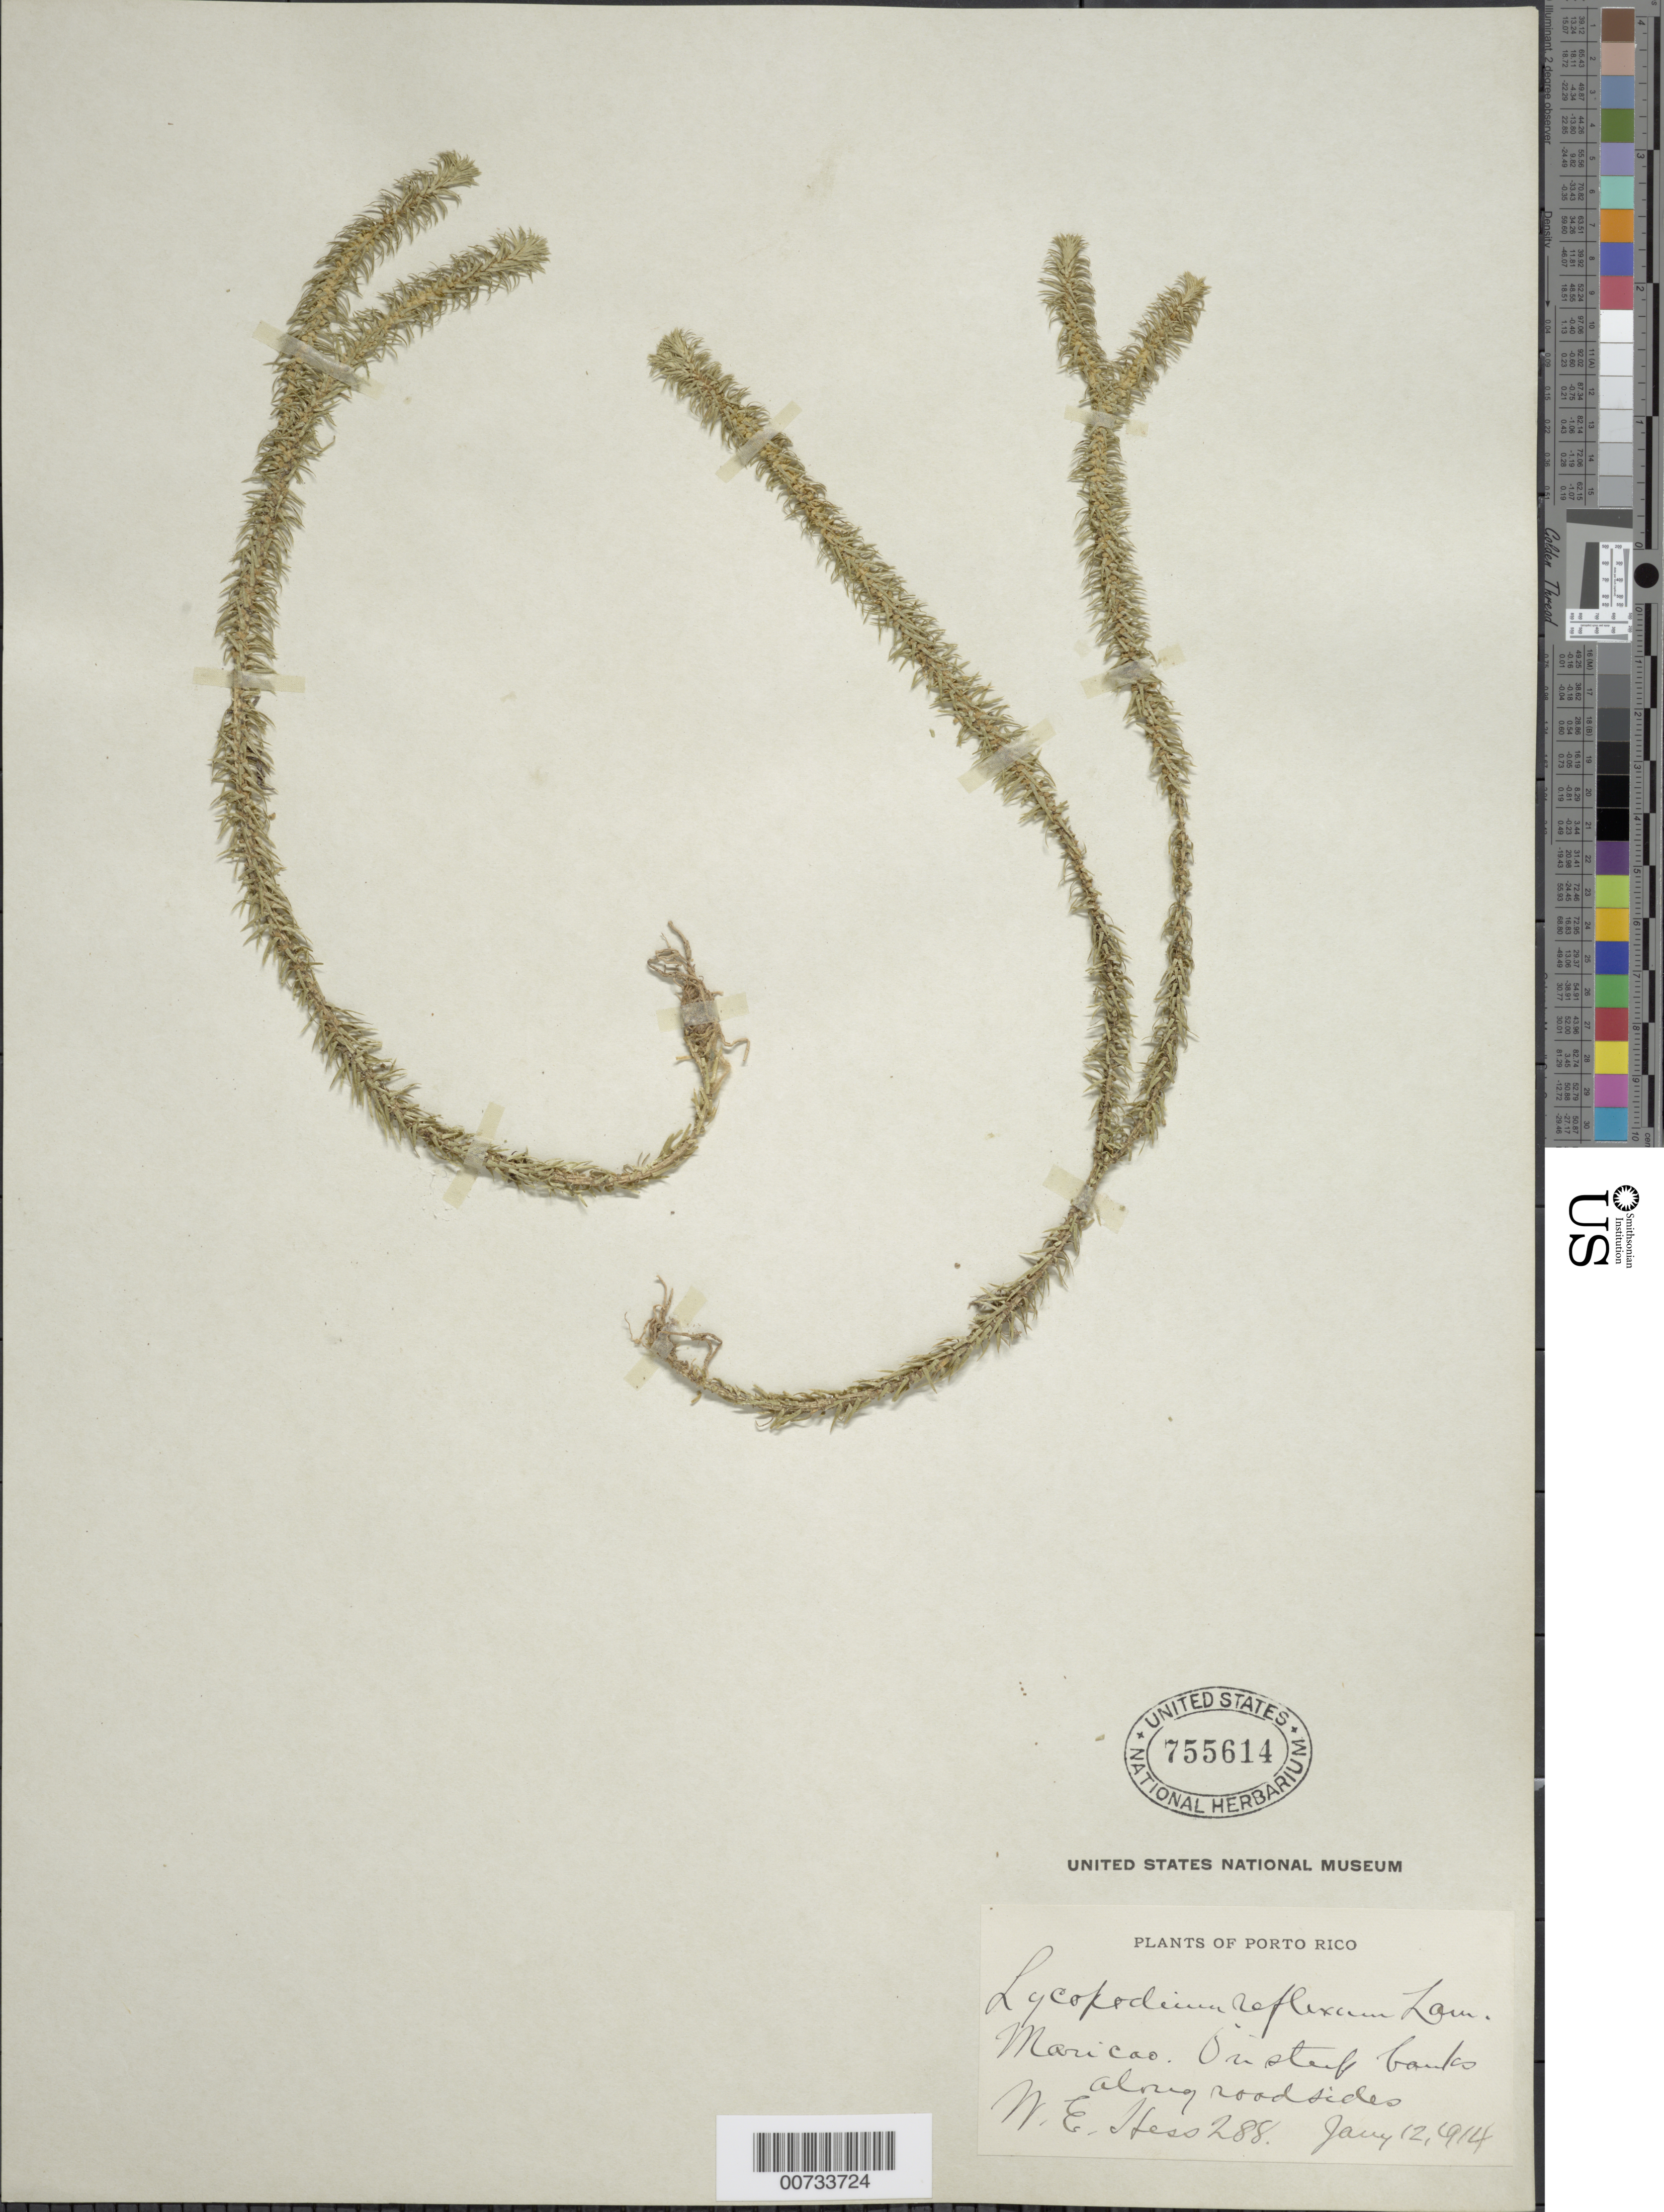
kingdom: Plantae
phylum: Tracheophyta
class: Lycopodiopsida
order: Lycopodiales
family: Lycopodiaceae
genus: Phlegmariurus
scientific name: Phlegmariurus reflexus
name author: (Lam.) B. Øllg.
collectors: W. Hess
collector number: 288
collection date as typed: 12 Jan 1914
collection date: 1914-01-12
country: Puerto Rico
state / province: Maricao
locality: Maricao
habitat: On steep banks along roadsides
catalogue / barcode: US 755614